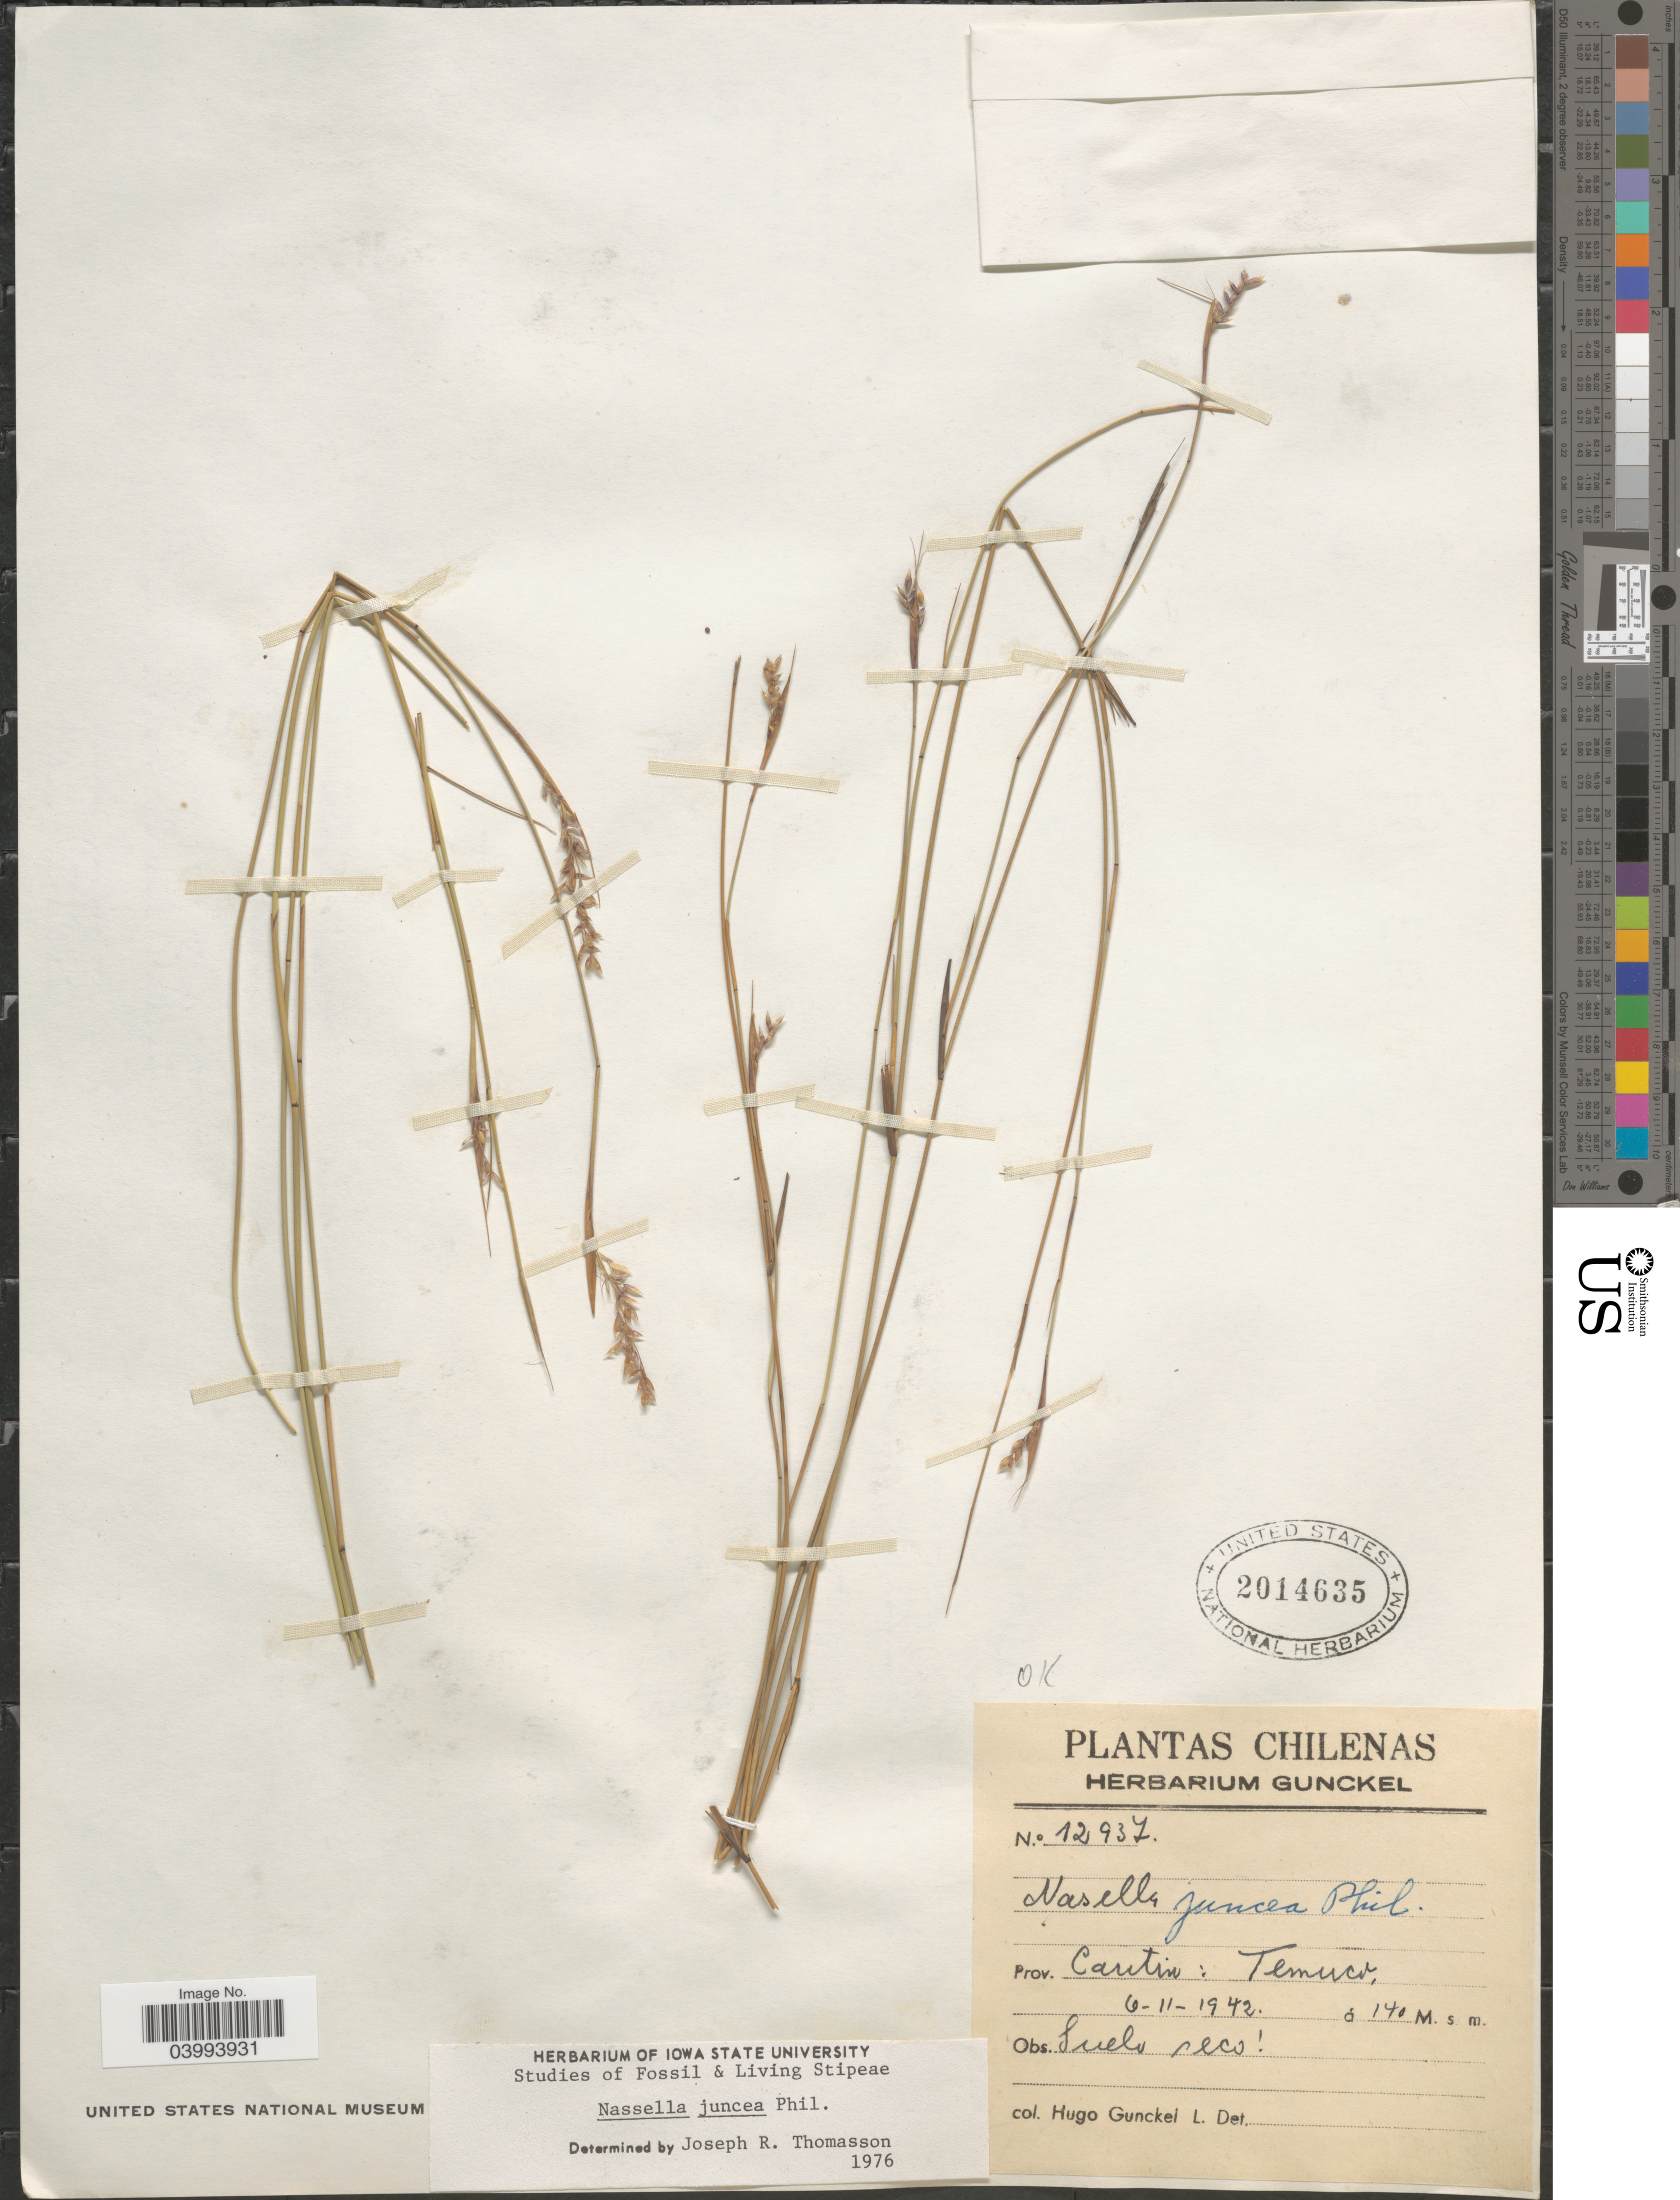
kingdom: Plantae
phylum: Tracheophyta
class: Liliopsida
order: Poales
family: Poaceae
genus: Nassella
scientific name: Nassella juncea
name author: Phil.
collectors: H. Gunckel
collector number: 12937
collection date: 1942-11-06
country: Chile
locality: Prov. Cautin: Temuco.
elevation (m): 140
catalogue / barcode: US 2014635